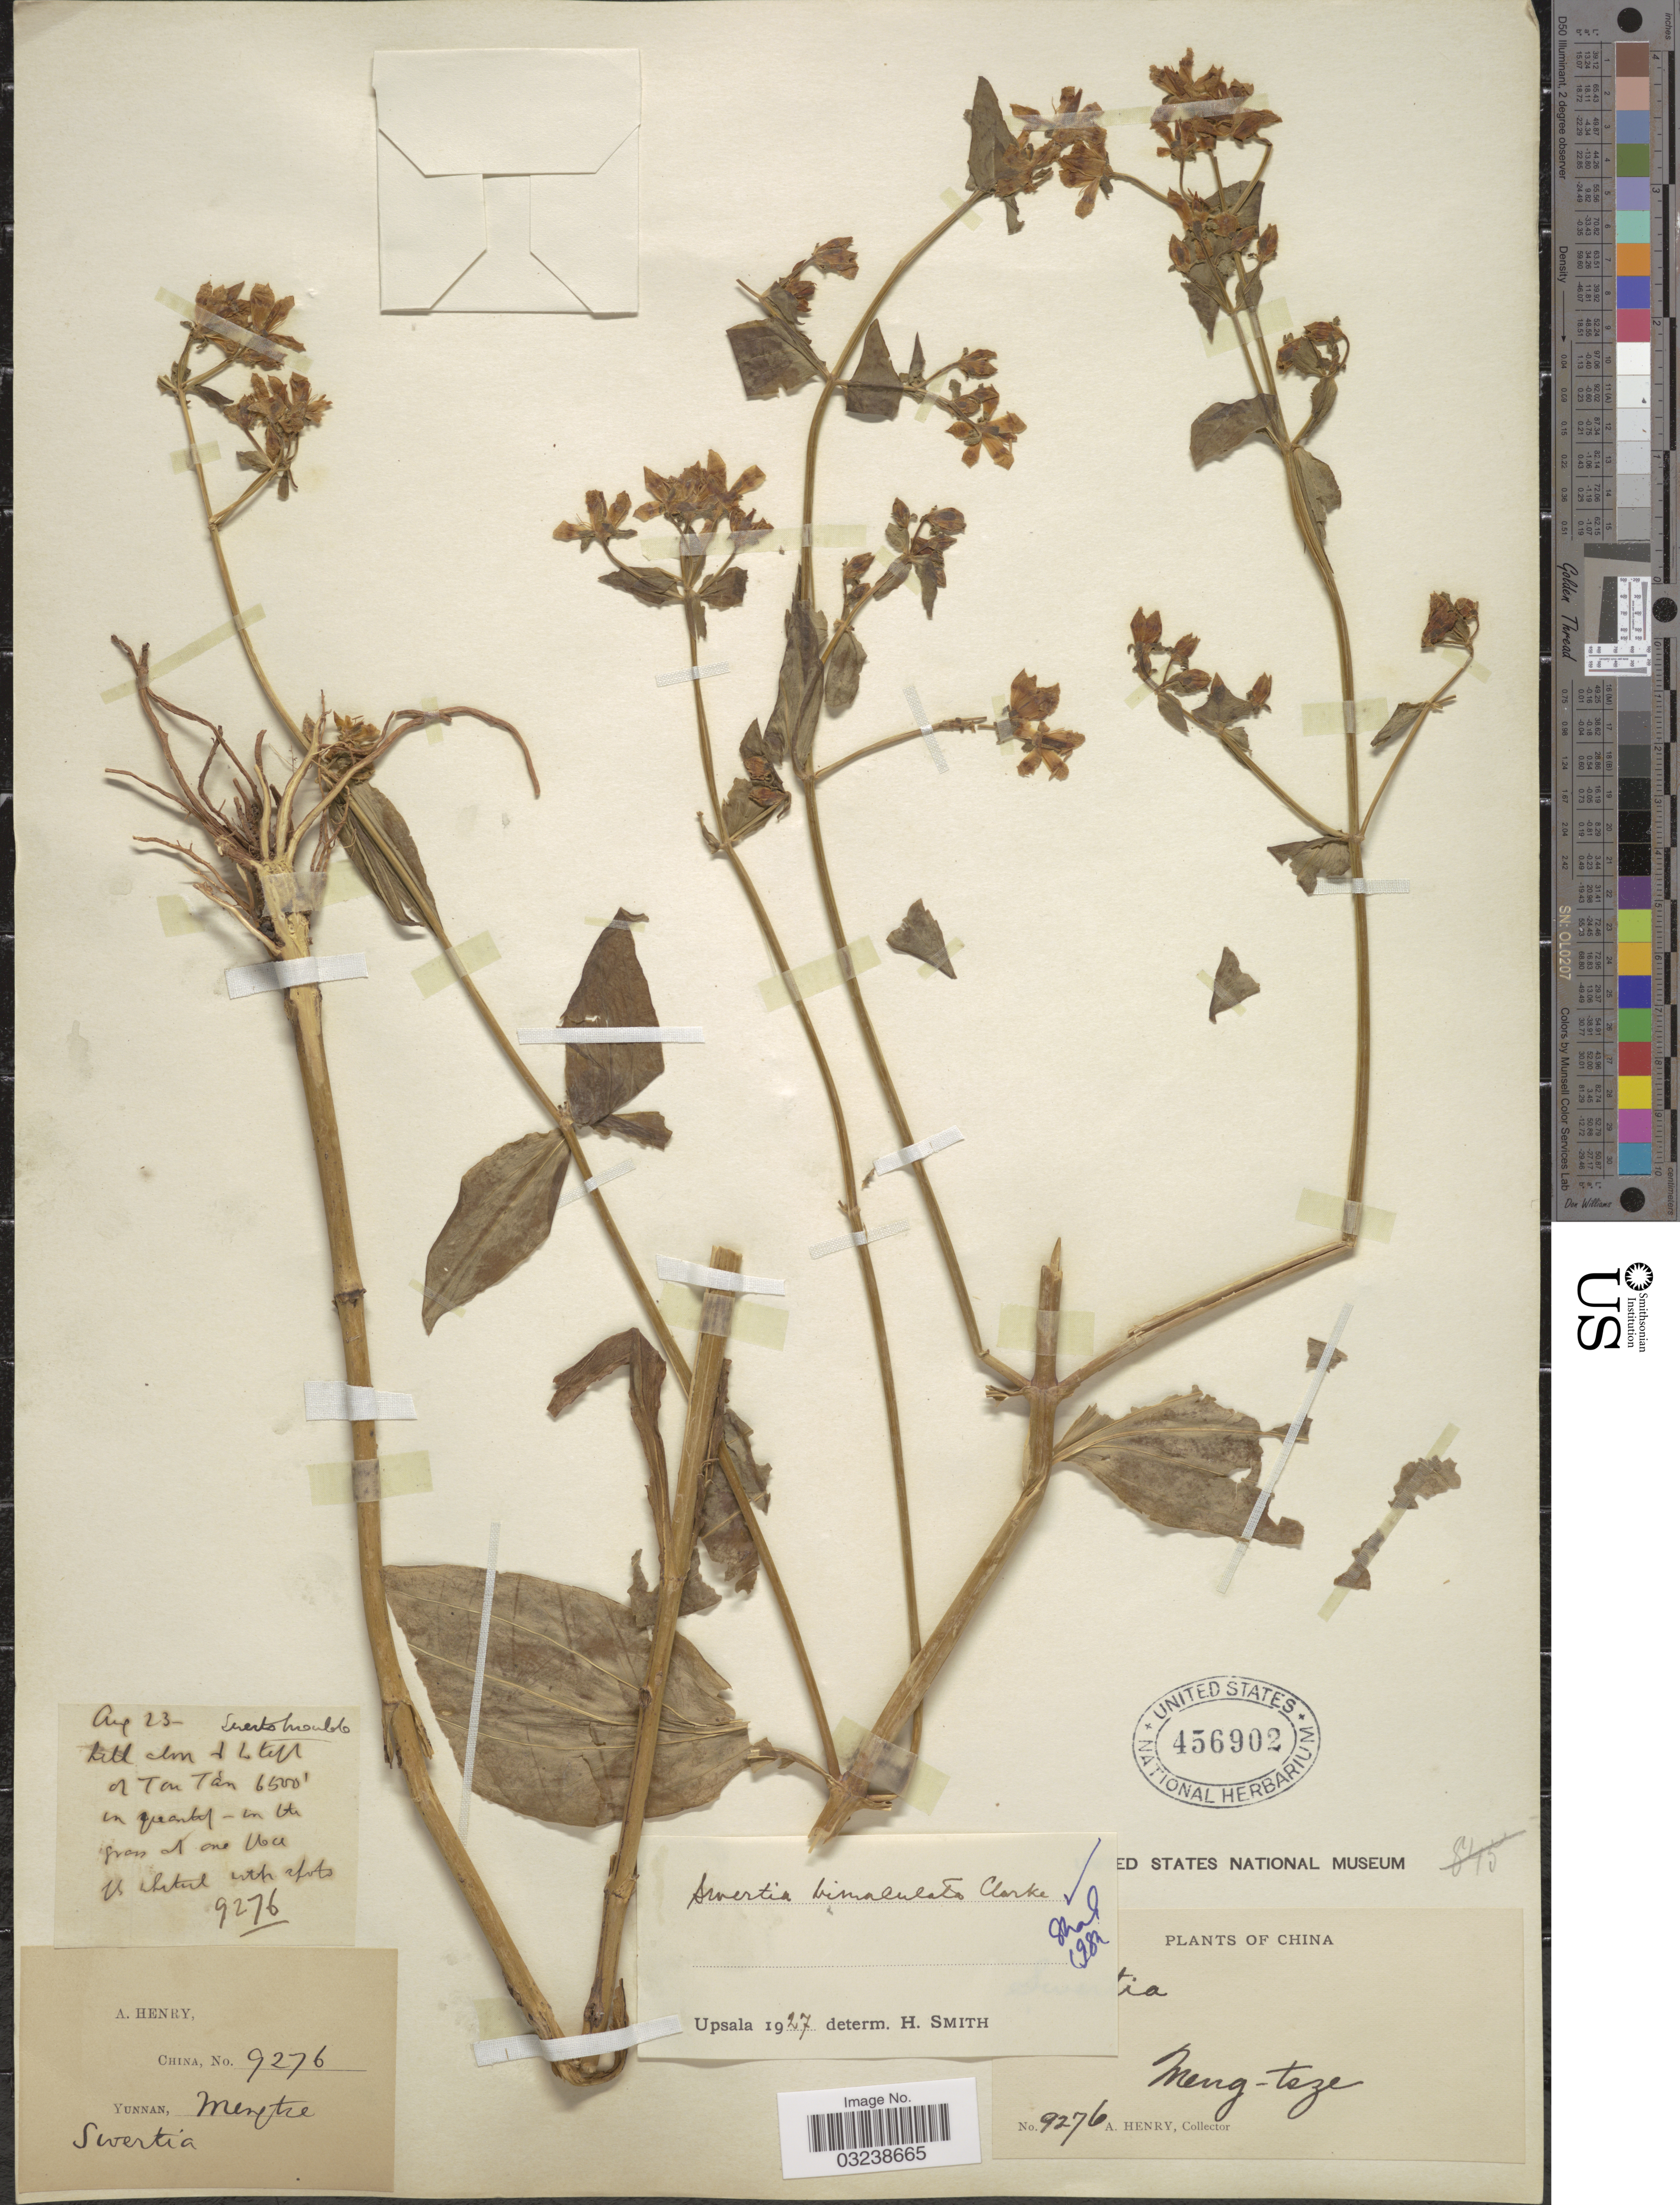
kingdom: Plantae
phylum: Tracheophyta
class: Magnoliopsida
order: Gentianales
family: Gentianaceae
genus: Swertia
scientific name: Swertia bimaculata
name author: (Siebold & Zucc.) Hook. f. & Thomson ex C.B. Clarke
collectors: A. Henry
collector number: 9276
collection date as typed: Transcribed d/m/y: /8/23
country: China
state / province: Yunnan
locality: Meng-tsze; hill above & to left of Tan T'an.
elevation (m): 1981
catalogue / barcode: US 456902